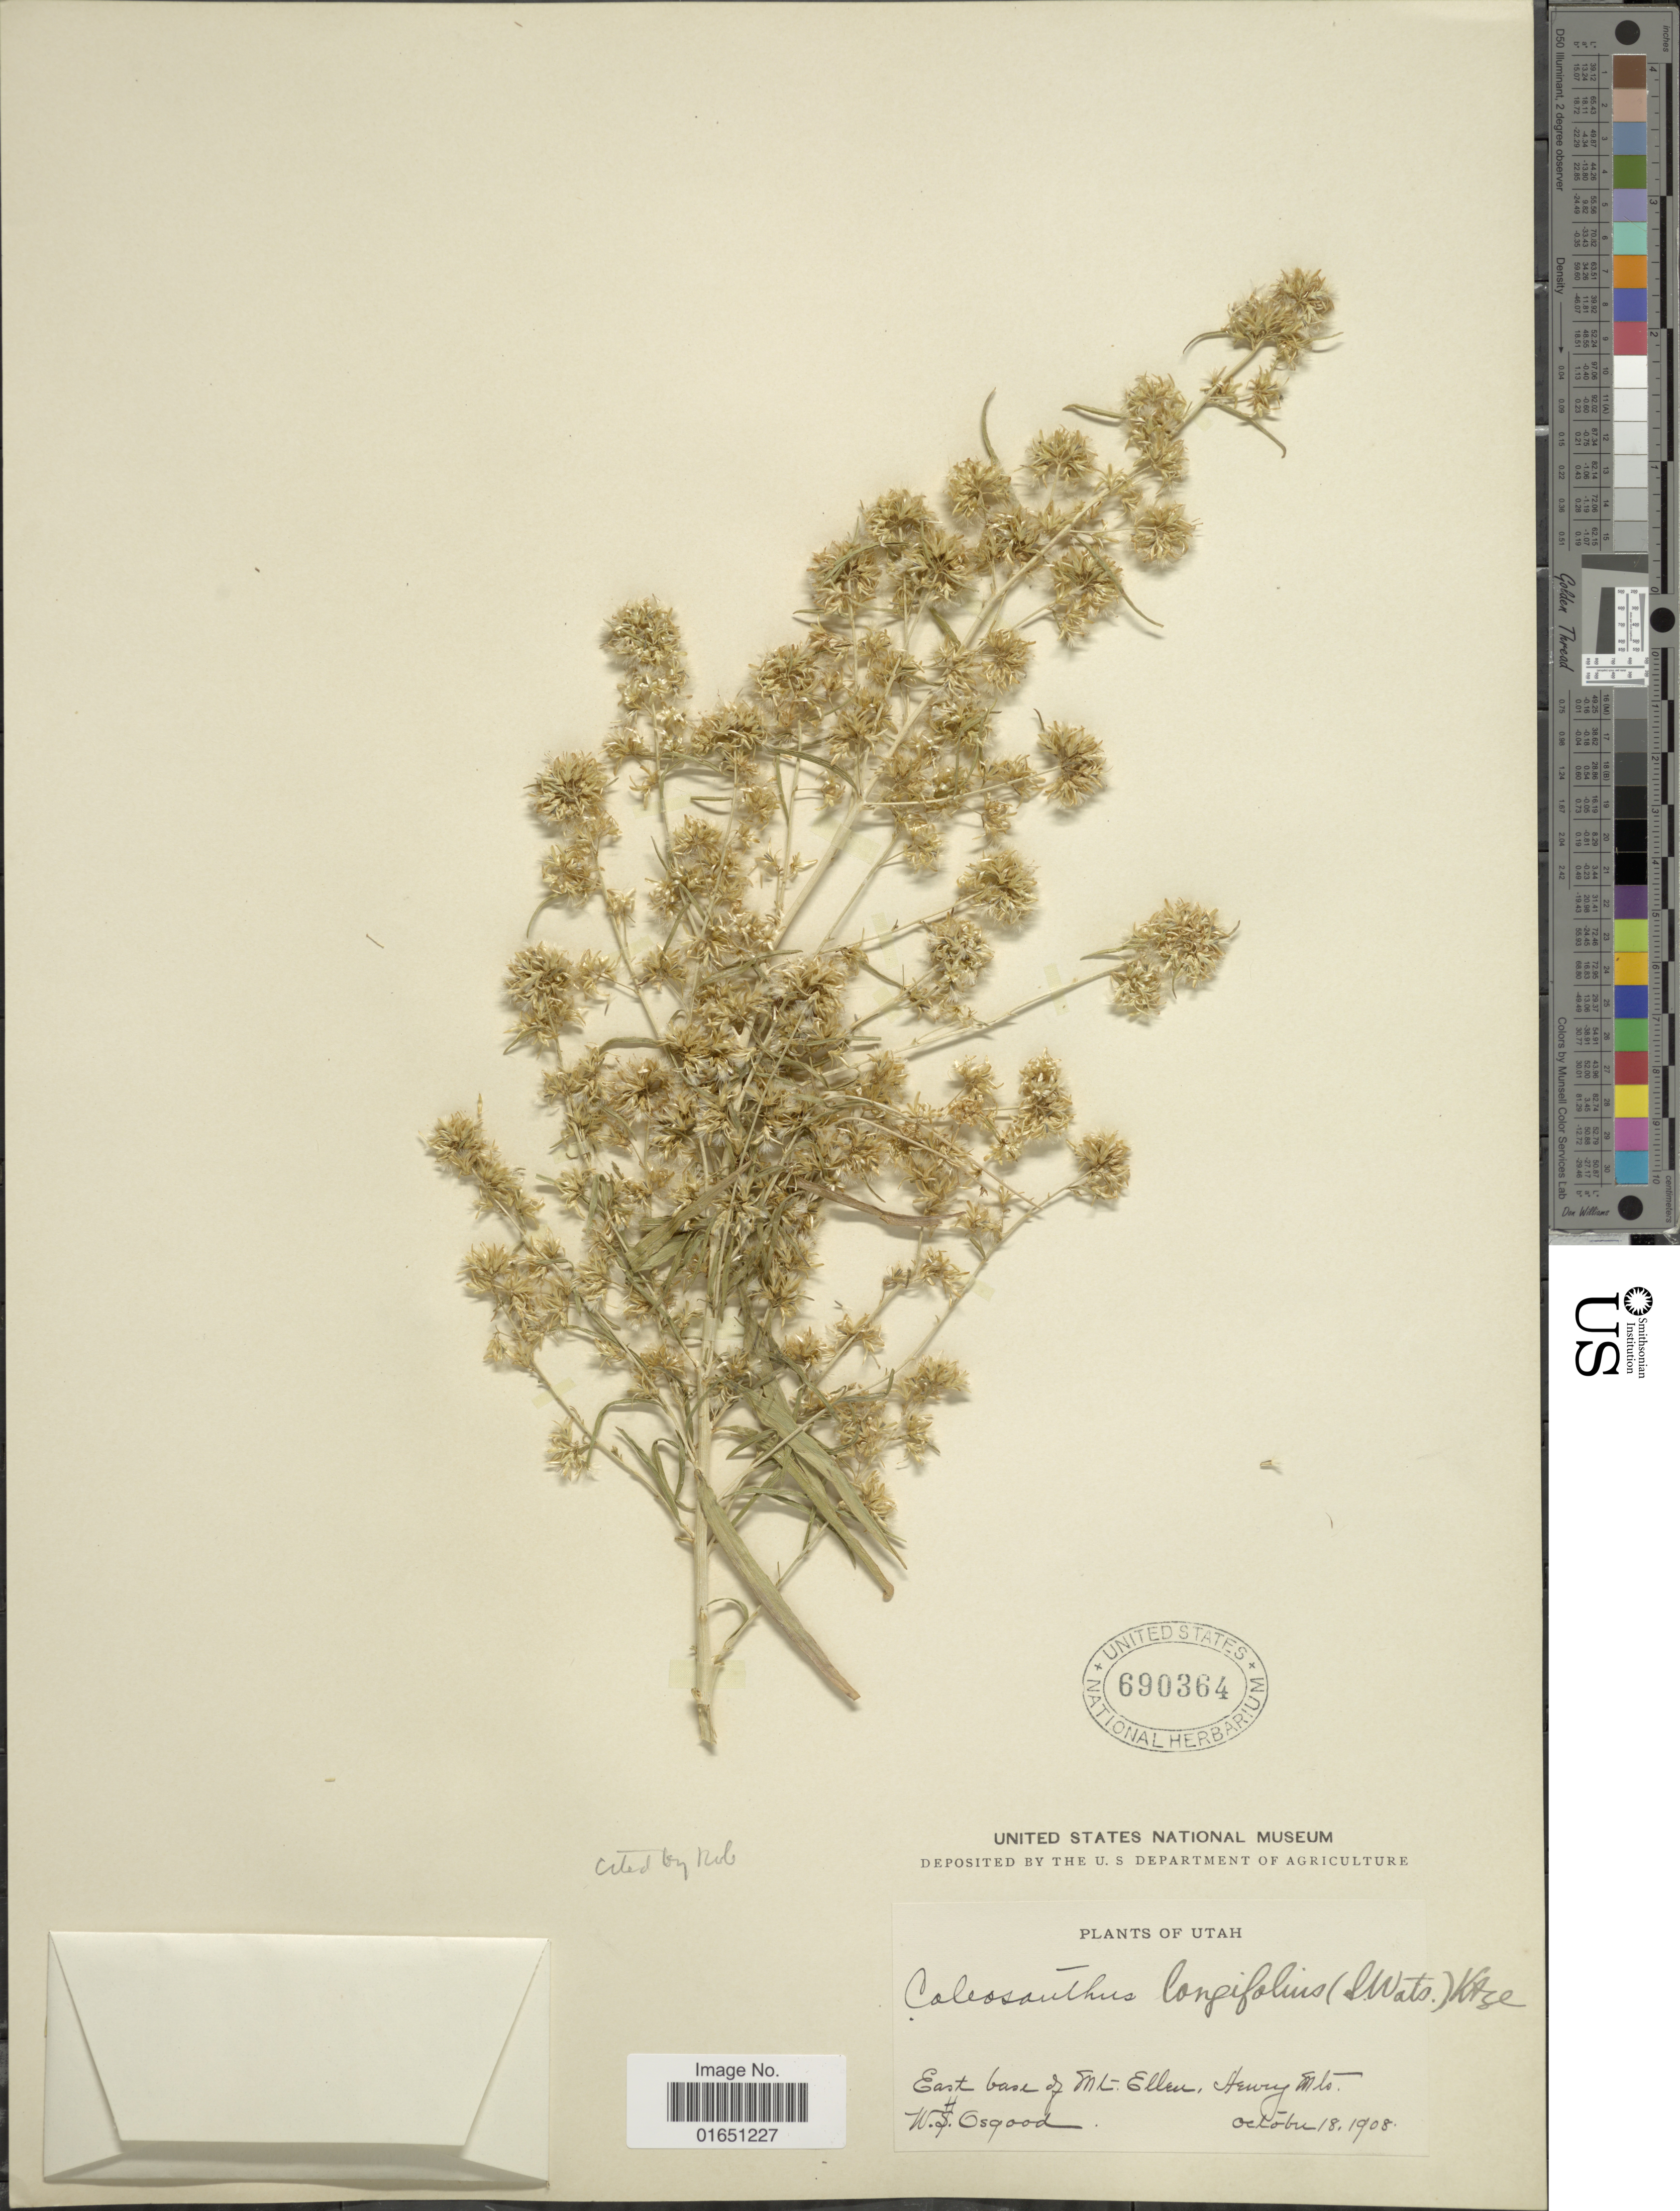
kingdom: Plantae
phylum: Tracheophyta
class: Magnoliopsida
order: Asterales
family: Asteraceae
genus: Brickellia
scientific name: Brickellia longifolia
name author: S. Watson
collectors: W. Osgood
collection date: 1908-10-18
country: United States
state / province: Utah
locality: East base of Mt. Ellen, Henry Mts.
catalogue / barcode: US 690364